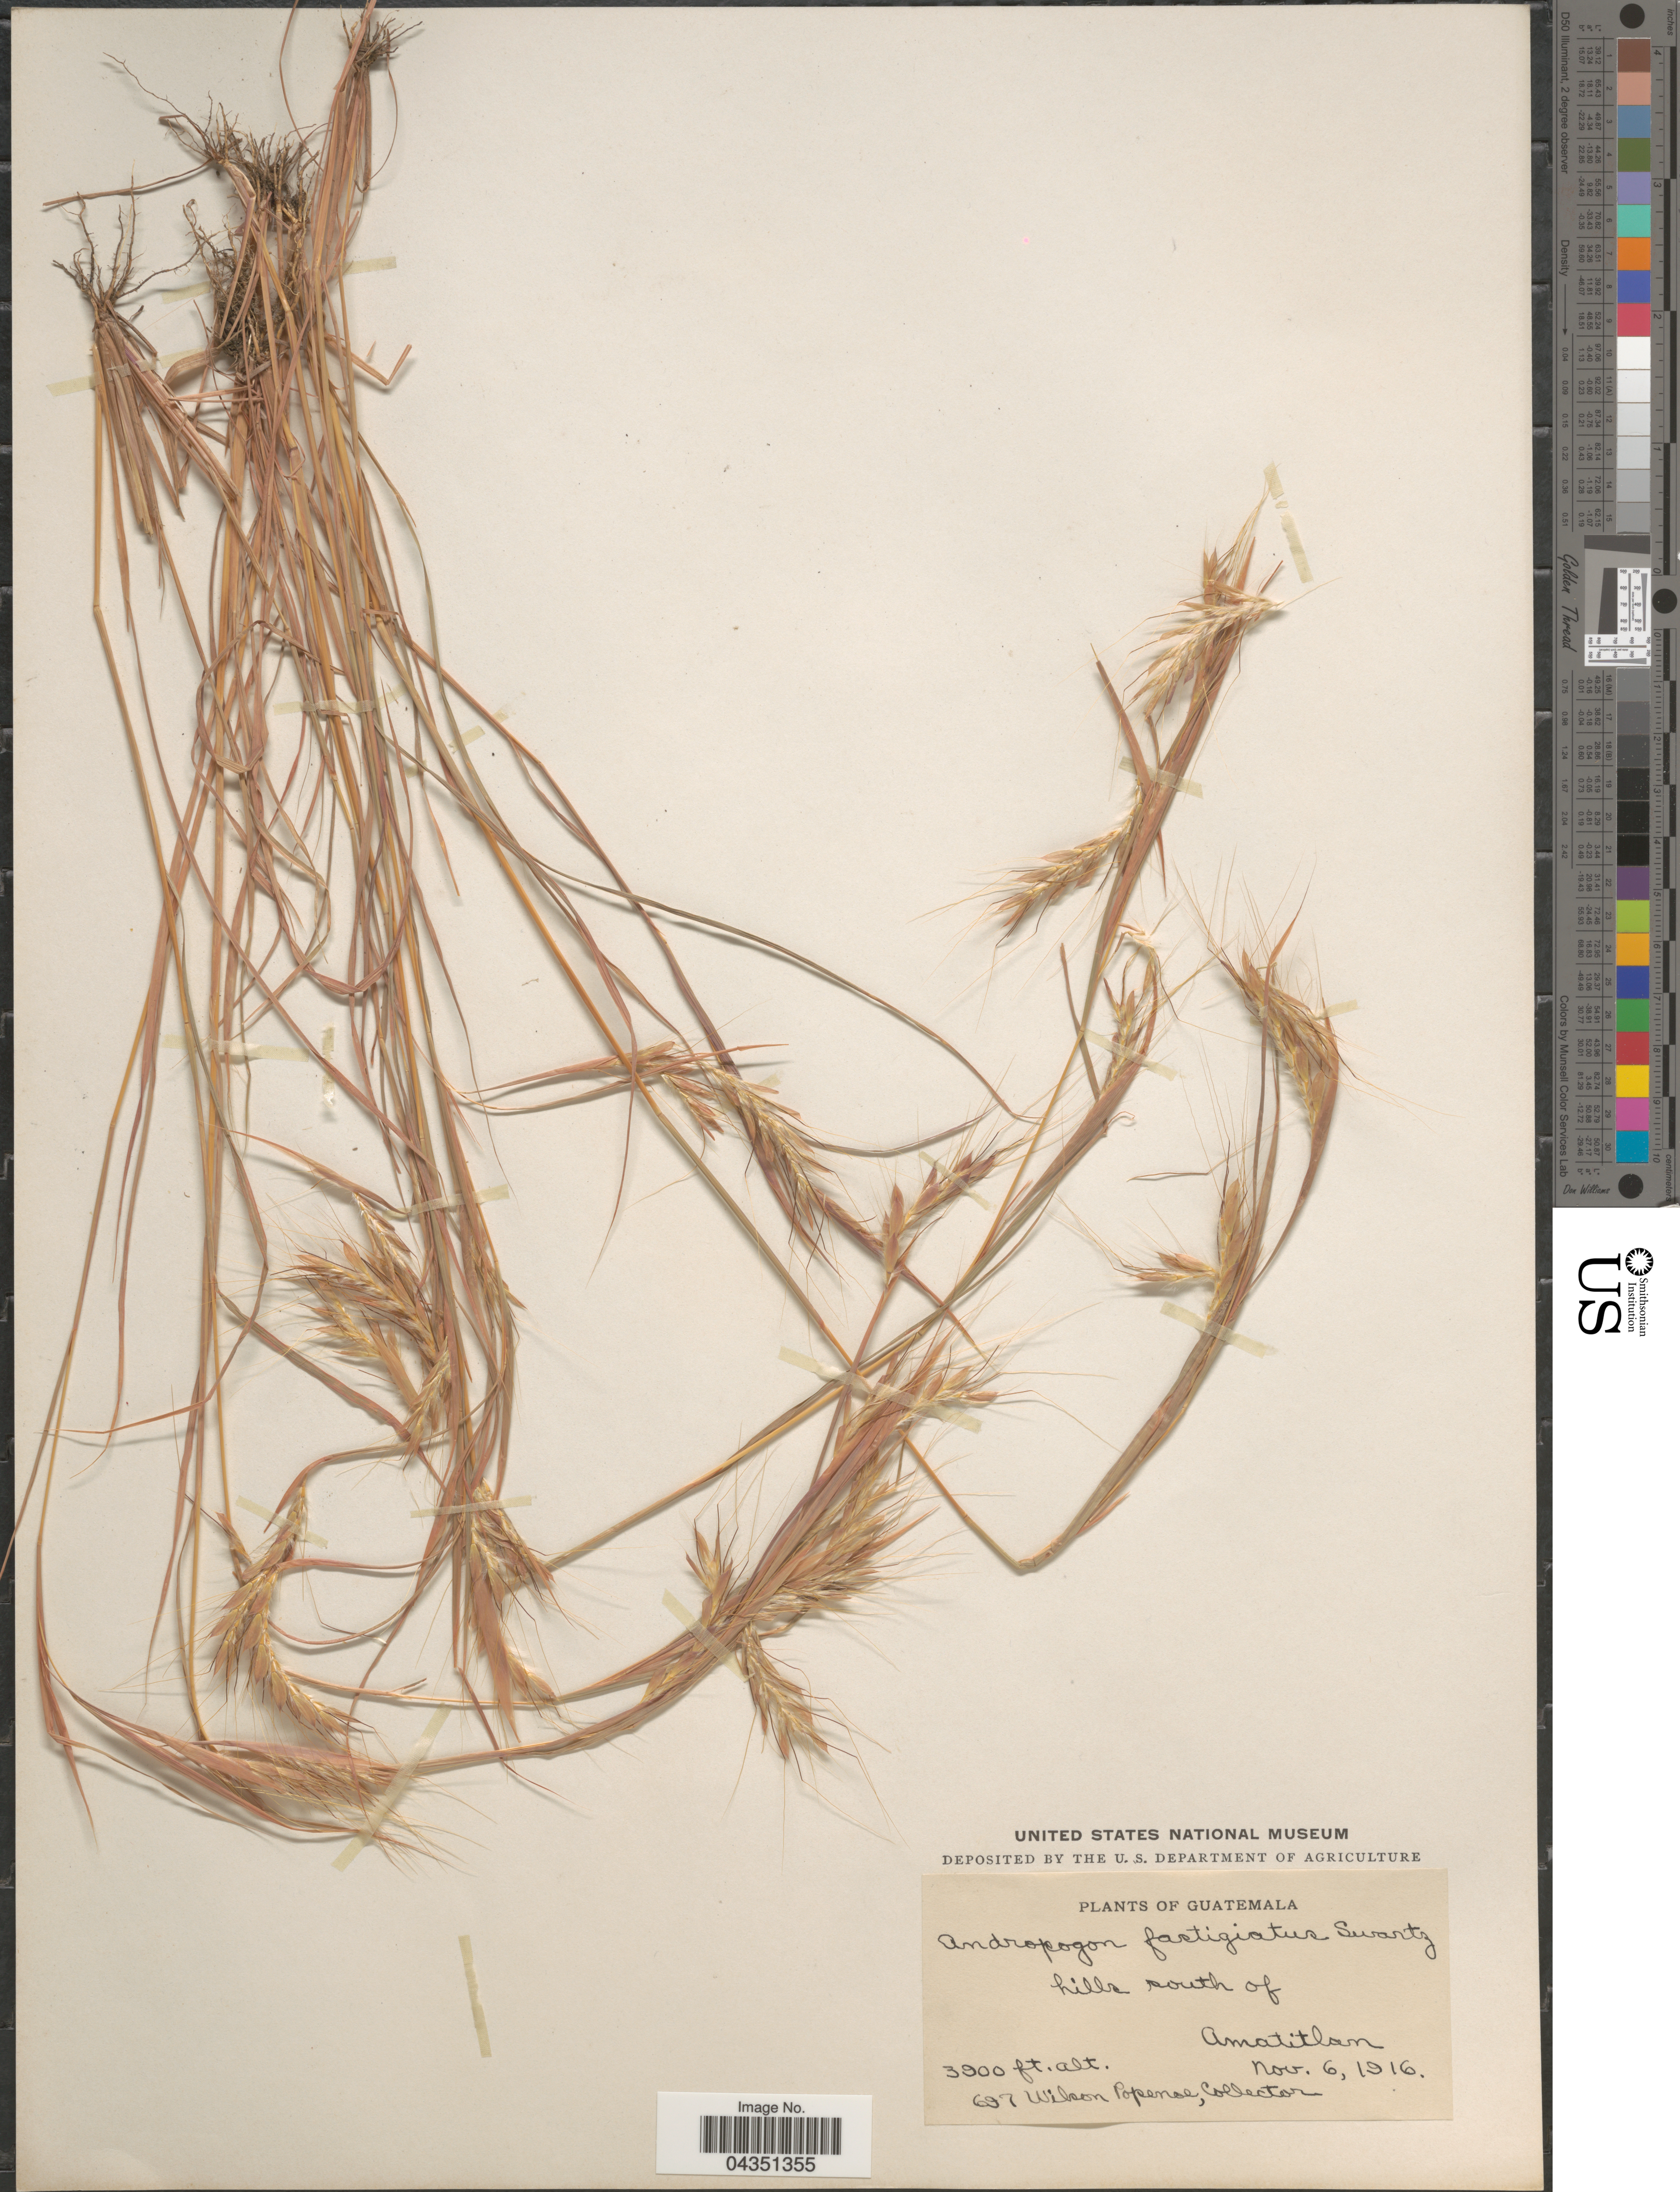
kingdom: Plantae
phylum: Tracheophyta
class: Liliopsida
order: Poales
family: Poaceae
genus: Diectomis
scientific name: Diectomis fastigiata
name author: (Sw.) P. Beauv.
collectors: F. Popenoe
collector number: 697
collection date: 1916-11-06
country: Guatemala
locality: Hills south of Amatitlan.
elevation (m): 1189